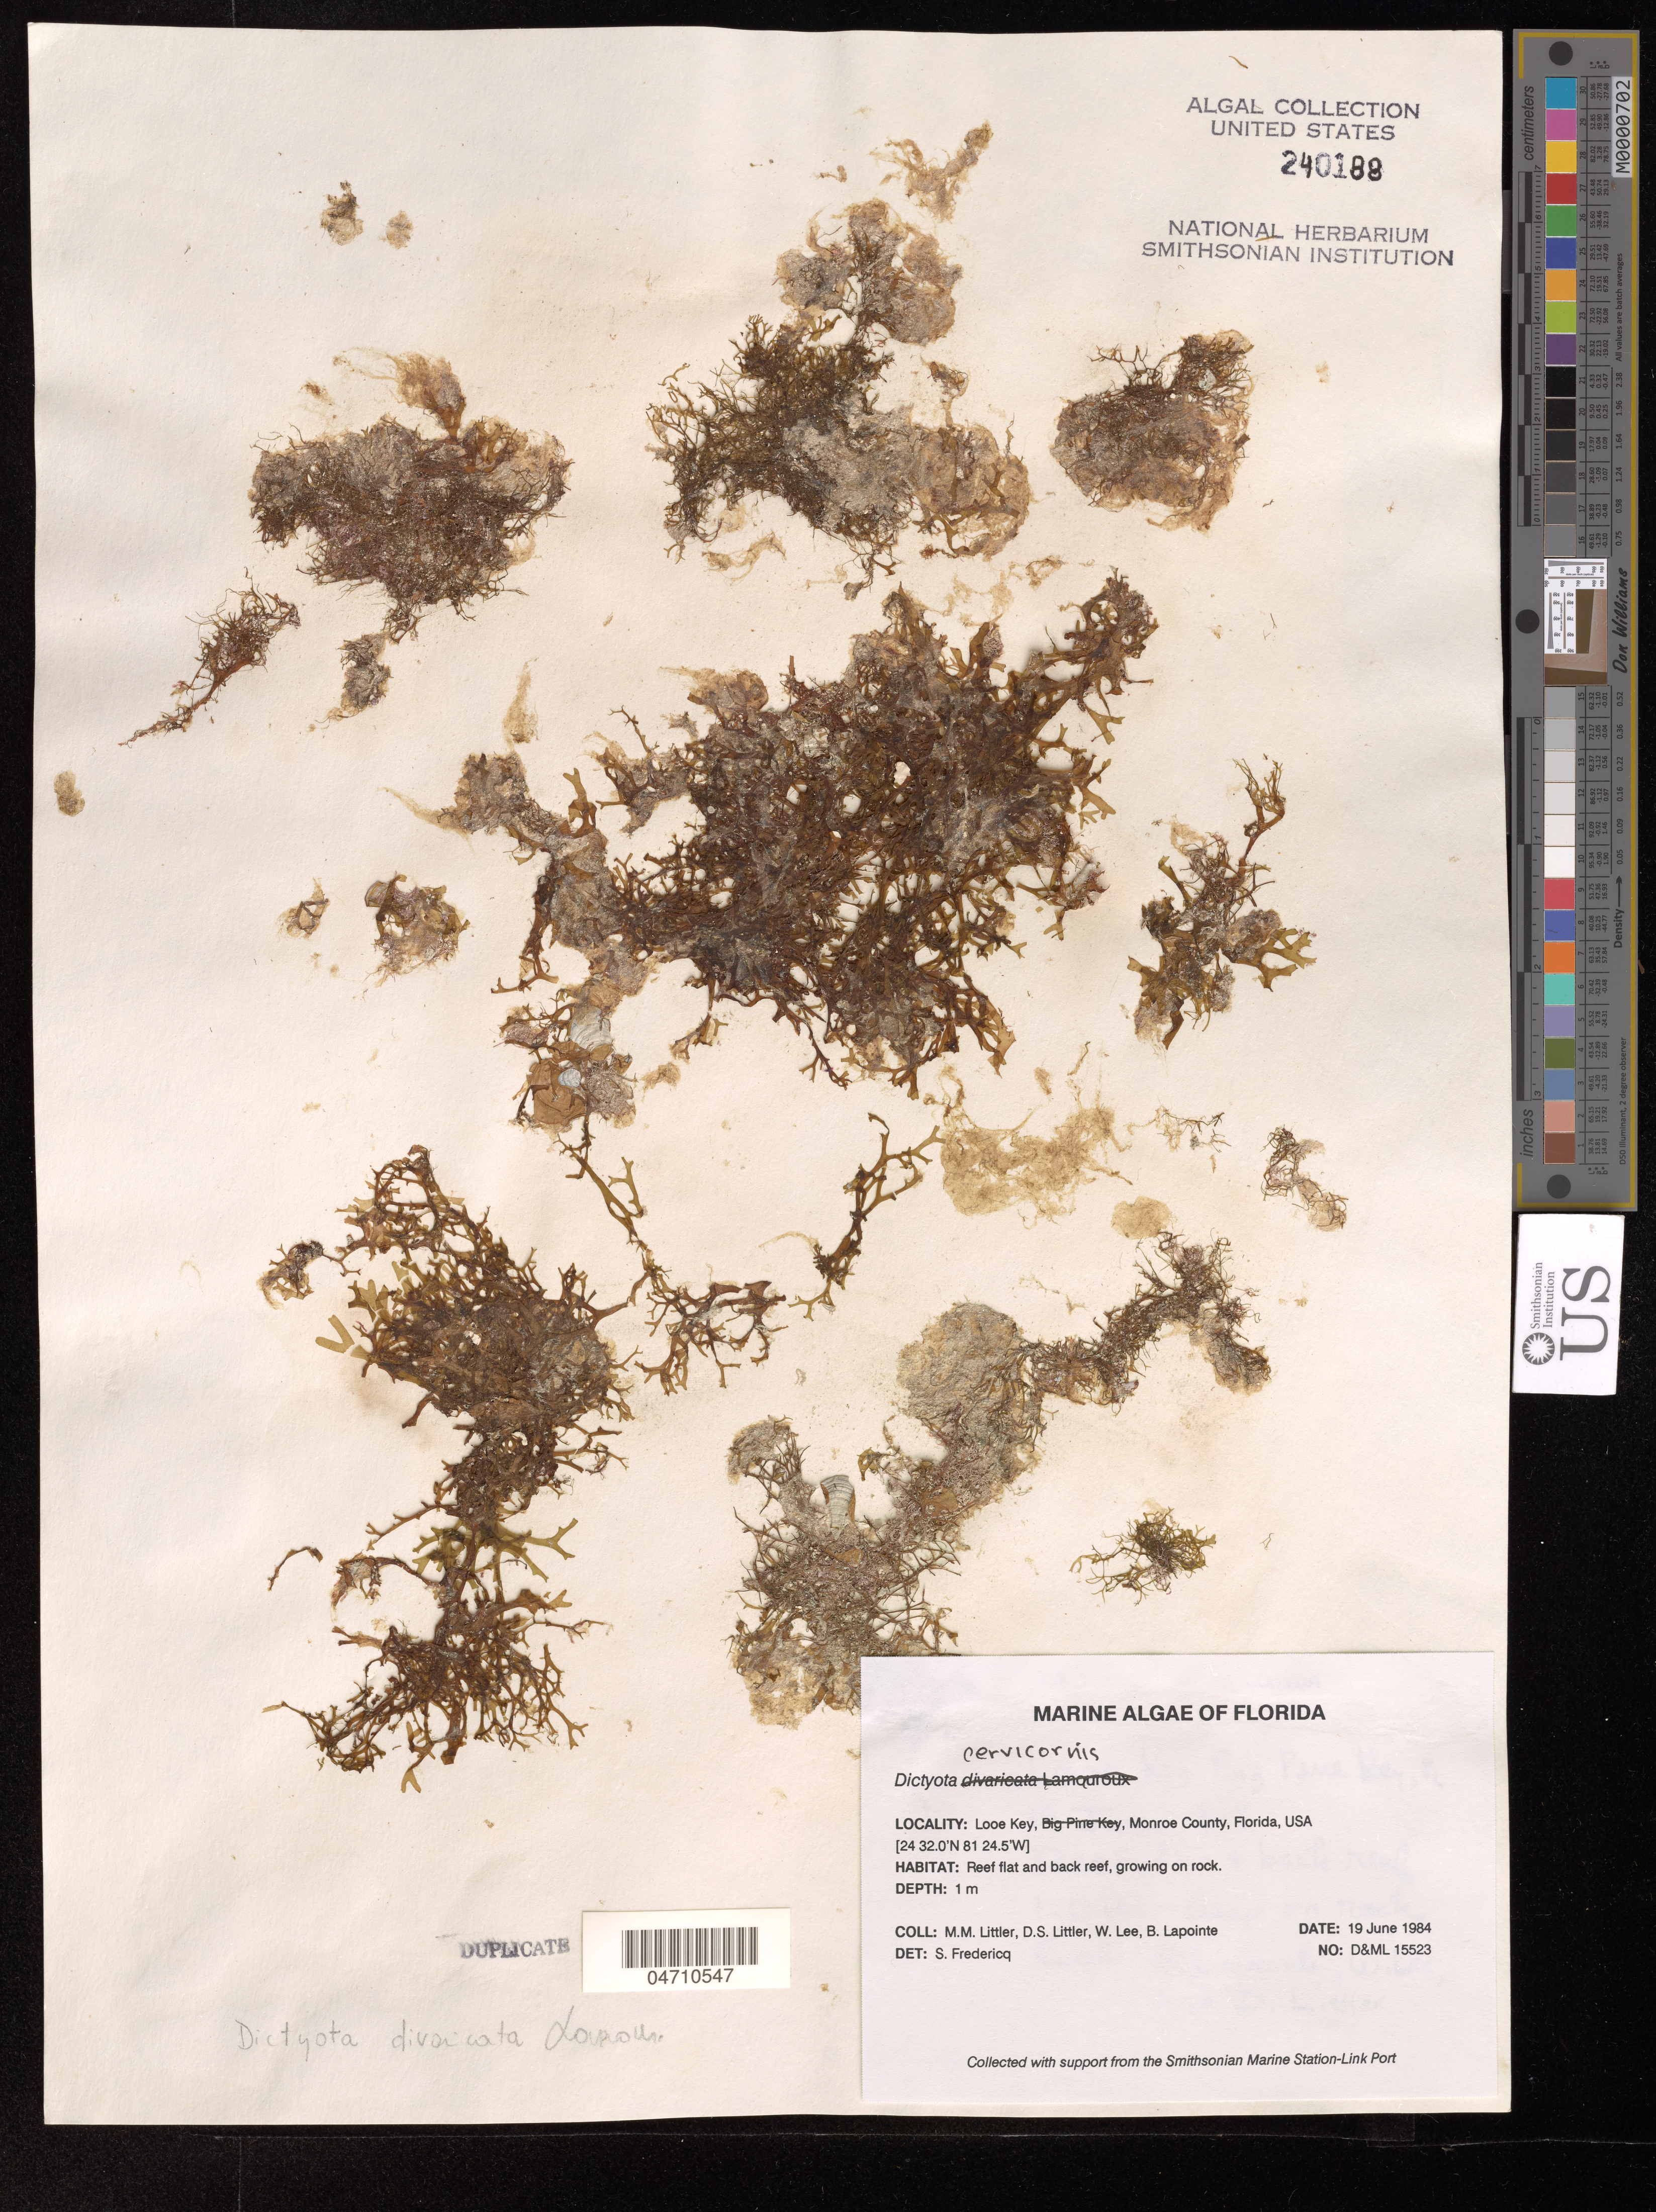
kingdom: Chromista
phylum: Ochrophyta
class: Phaeophyceae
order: Dictyotales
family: Dictyotaceae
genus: Dictyota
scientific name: Dictyota cervicornis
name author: Kütz.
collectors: M. M. Littler, D. S. Littler, B. Lapointe & W. Lee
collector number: D&ML 15523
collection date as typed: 19 Jun 1984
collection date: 1984-06-19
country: United States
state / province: Florida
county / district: Monroe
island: Looe Key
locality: Looe Key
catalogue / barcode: US 240188